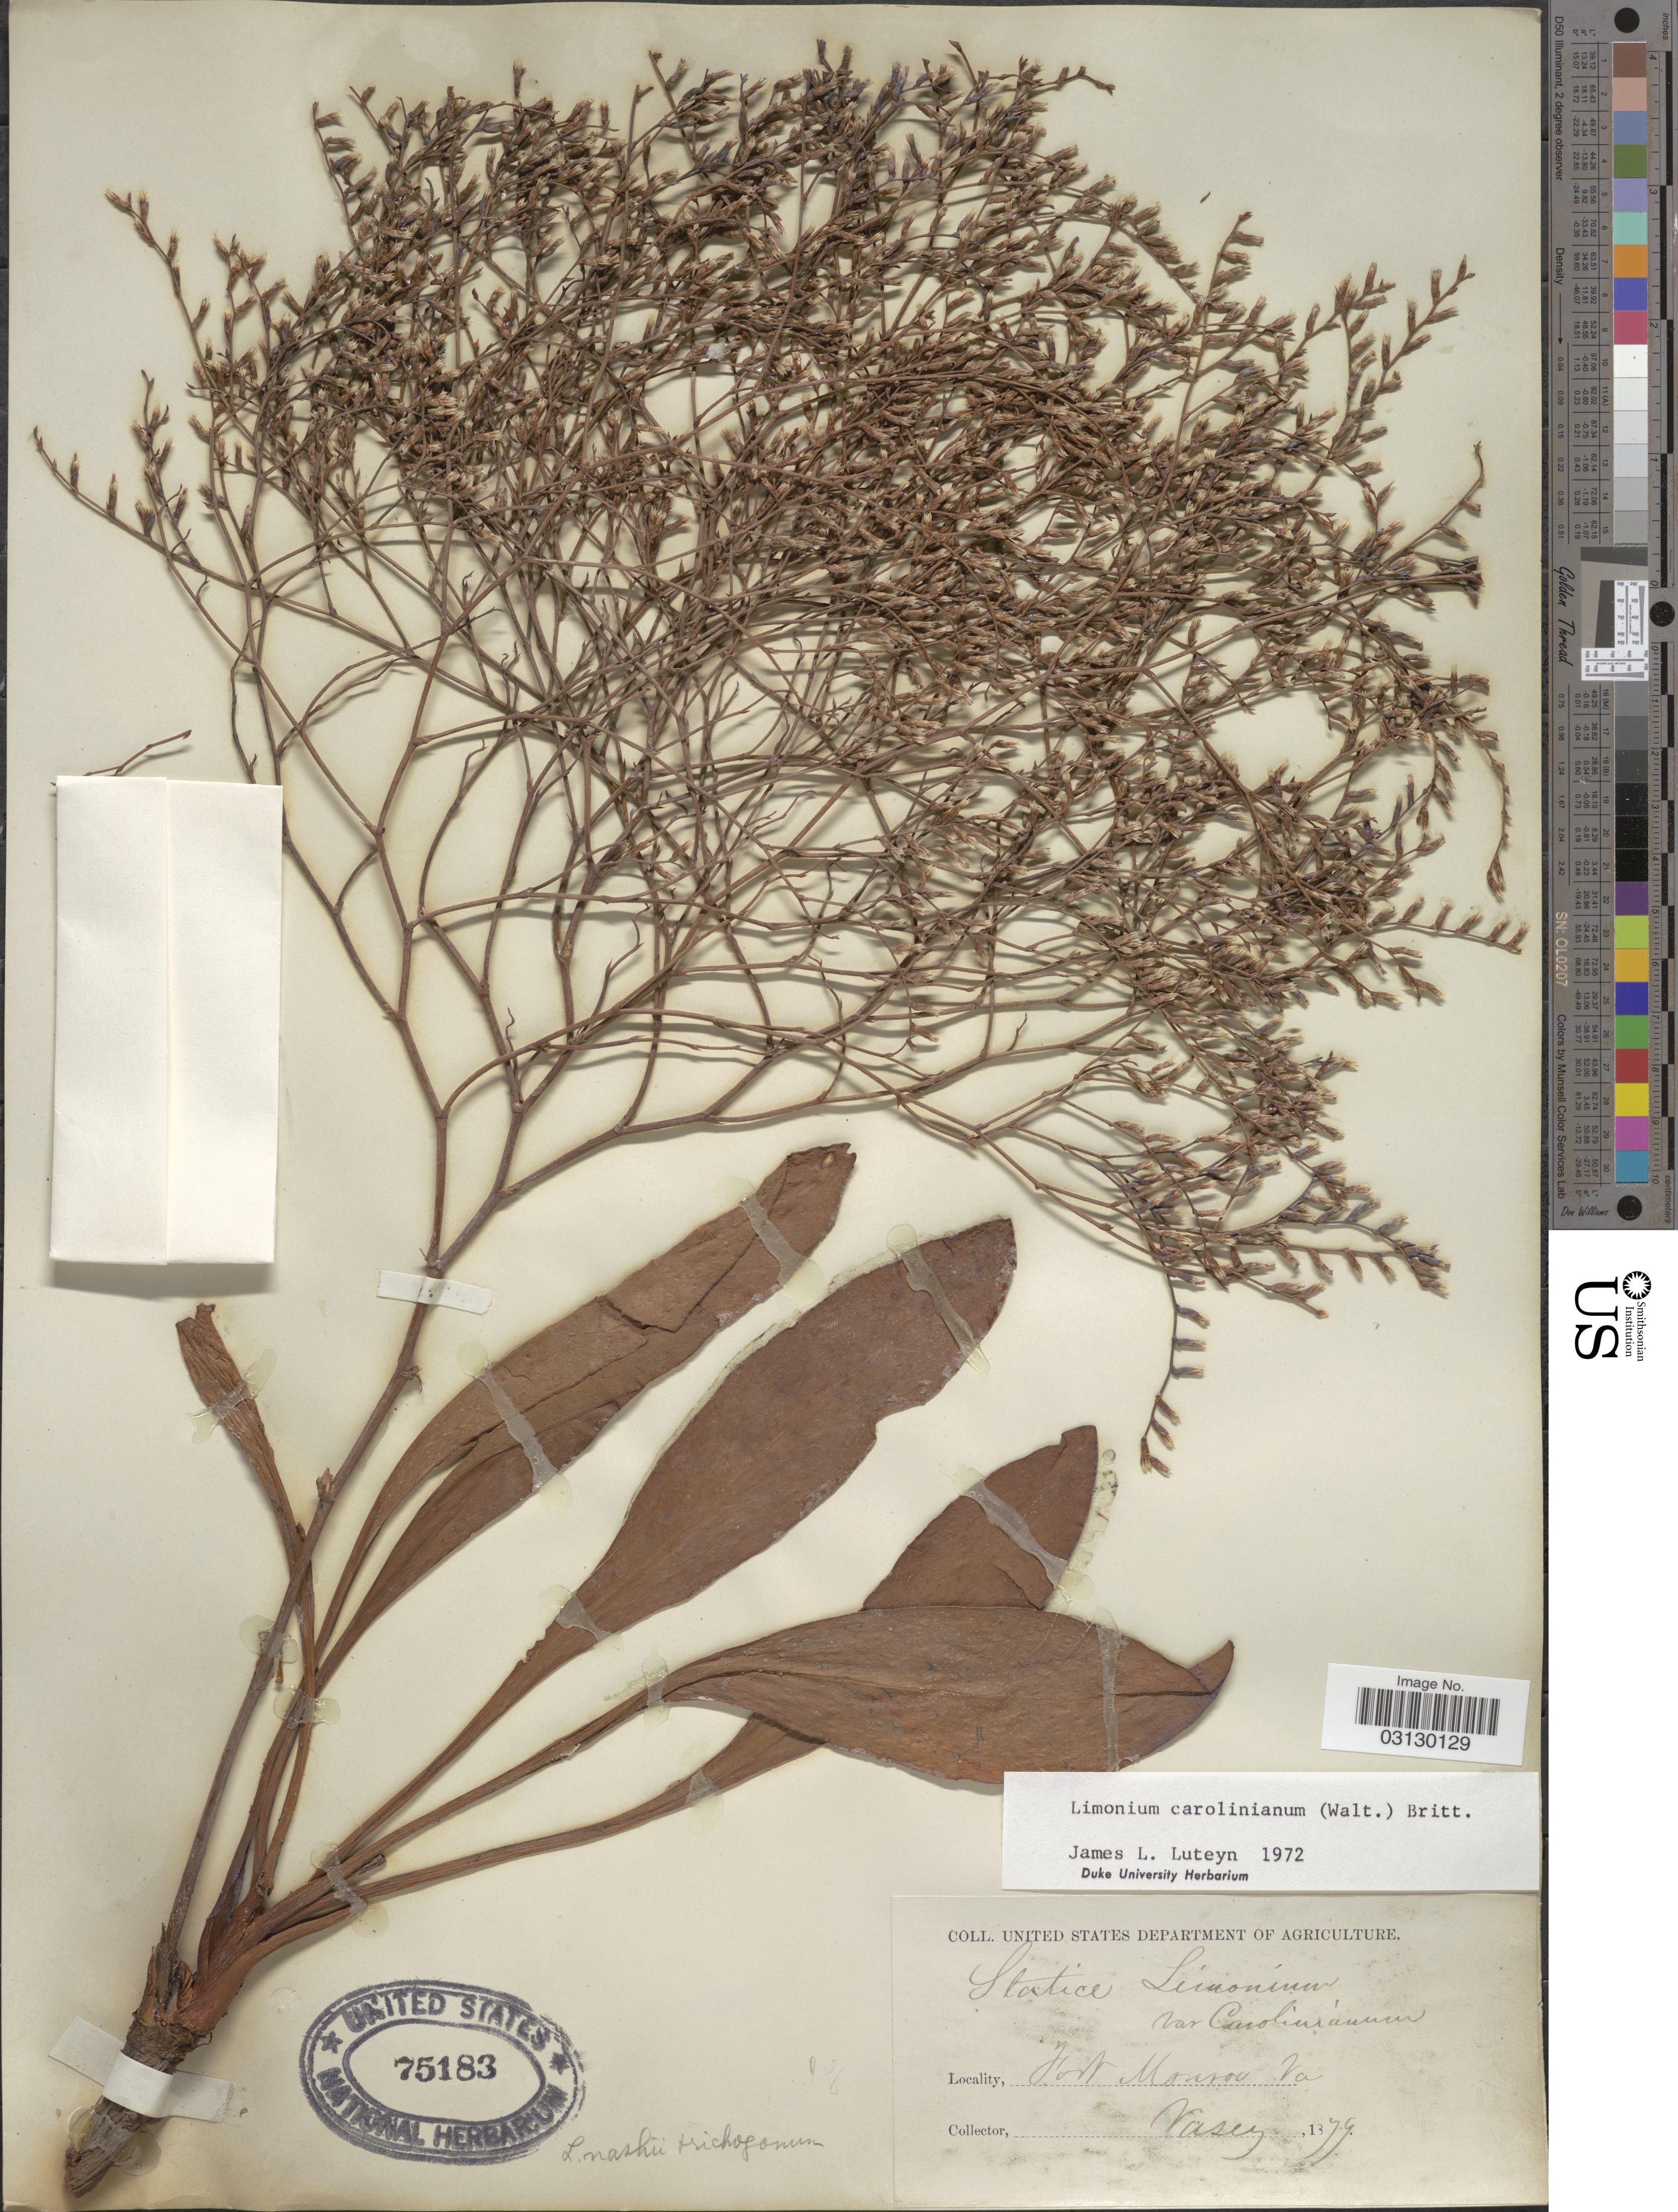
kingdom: Plantae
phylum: Tracheophyta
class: Magnoliopsida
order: Caryophyllales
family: Plumbaginaceae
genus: Limonium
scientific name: Limonium carolinianum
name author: (Walter) Britton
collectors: Vasey, --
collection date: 1879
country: United States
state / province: Virginia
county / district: City of Hampton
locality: Fort Monroe.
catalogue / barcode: US 75183